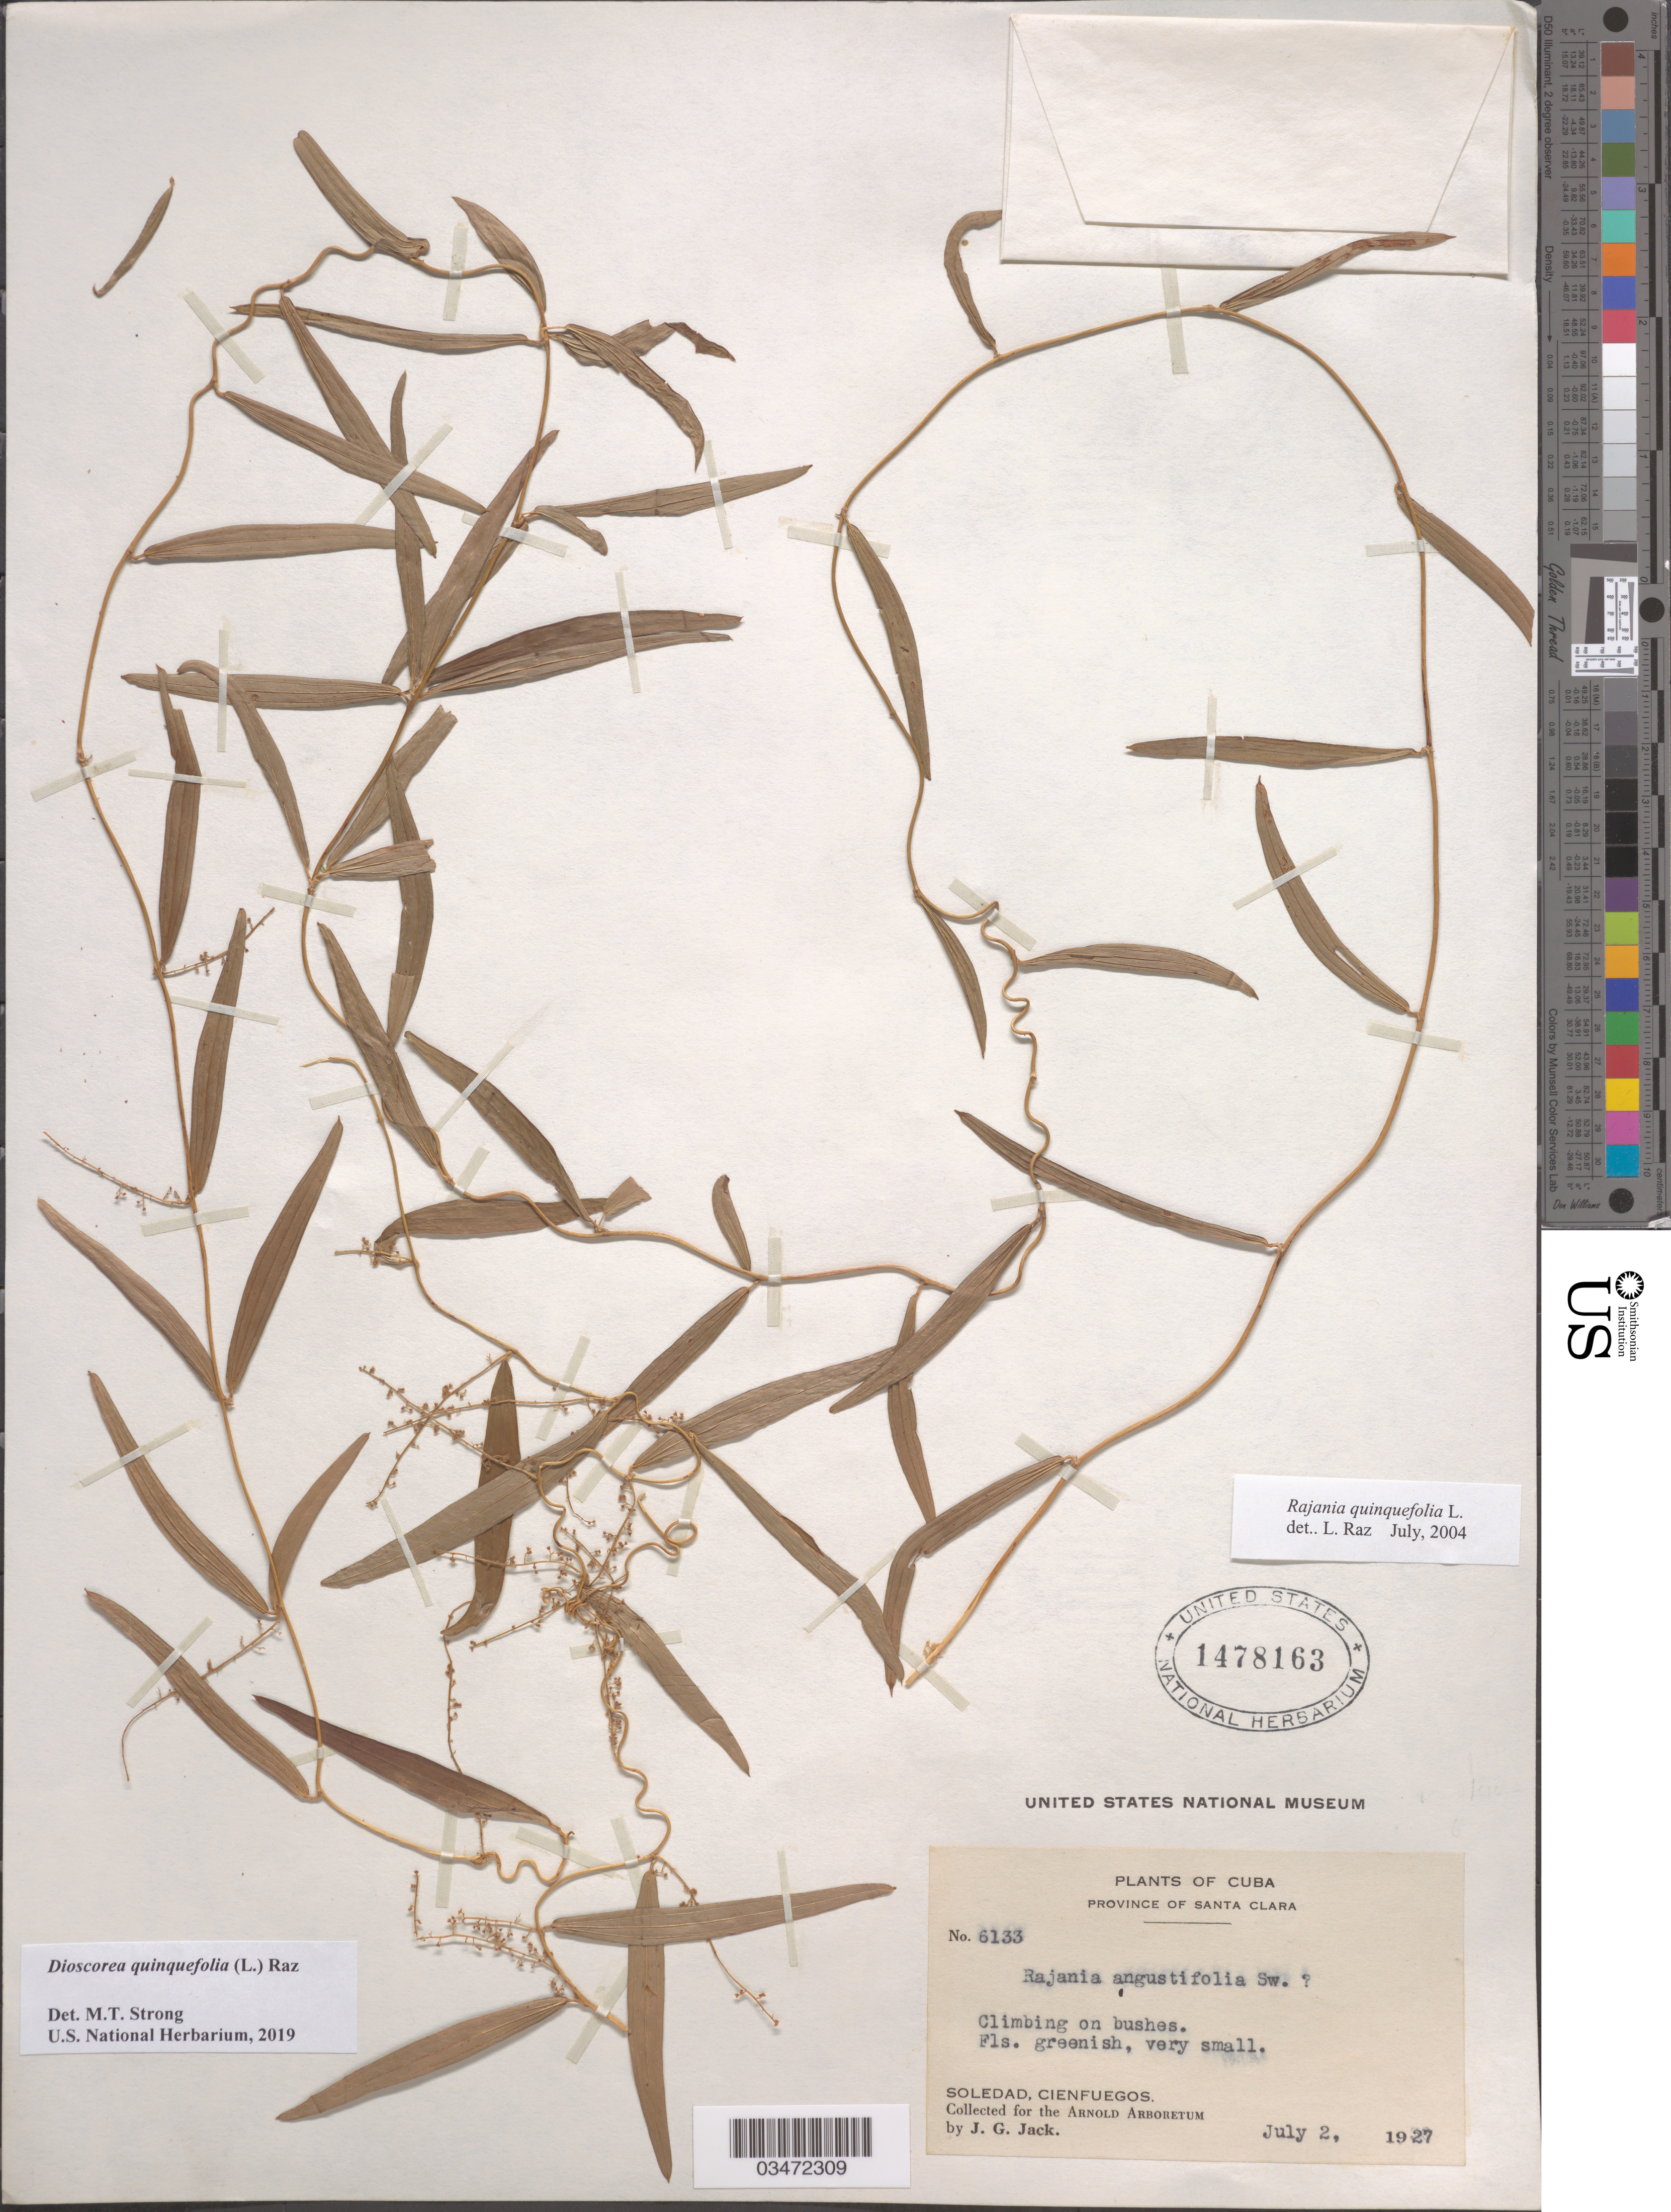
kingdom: Plantae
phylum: Tracheophyta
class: Liliopsida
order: Dioscoreales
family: Dioscoreaceae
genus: Dioscorea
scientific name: Dioscorea quinquefolia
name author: (L.) Raz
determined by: Strong, M. T., (US), Smithsonian Institution - National Museum of Natural History (UNITED STATES)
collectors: J. G. Jack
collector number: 6133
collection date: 1927-07-02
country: Cuba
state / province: Cienfuegos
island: Cuba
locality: Province Santa Clara [Cienfuegos], Soledad, Cienfuegos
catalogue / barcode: US 1478163